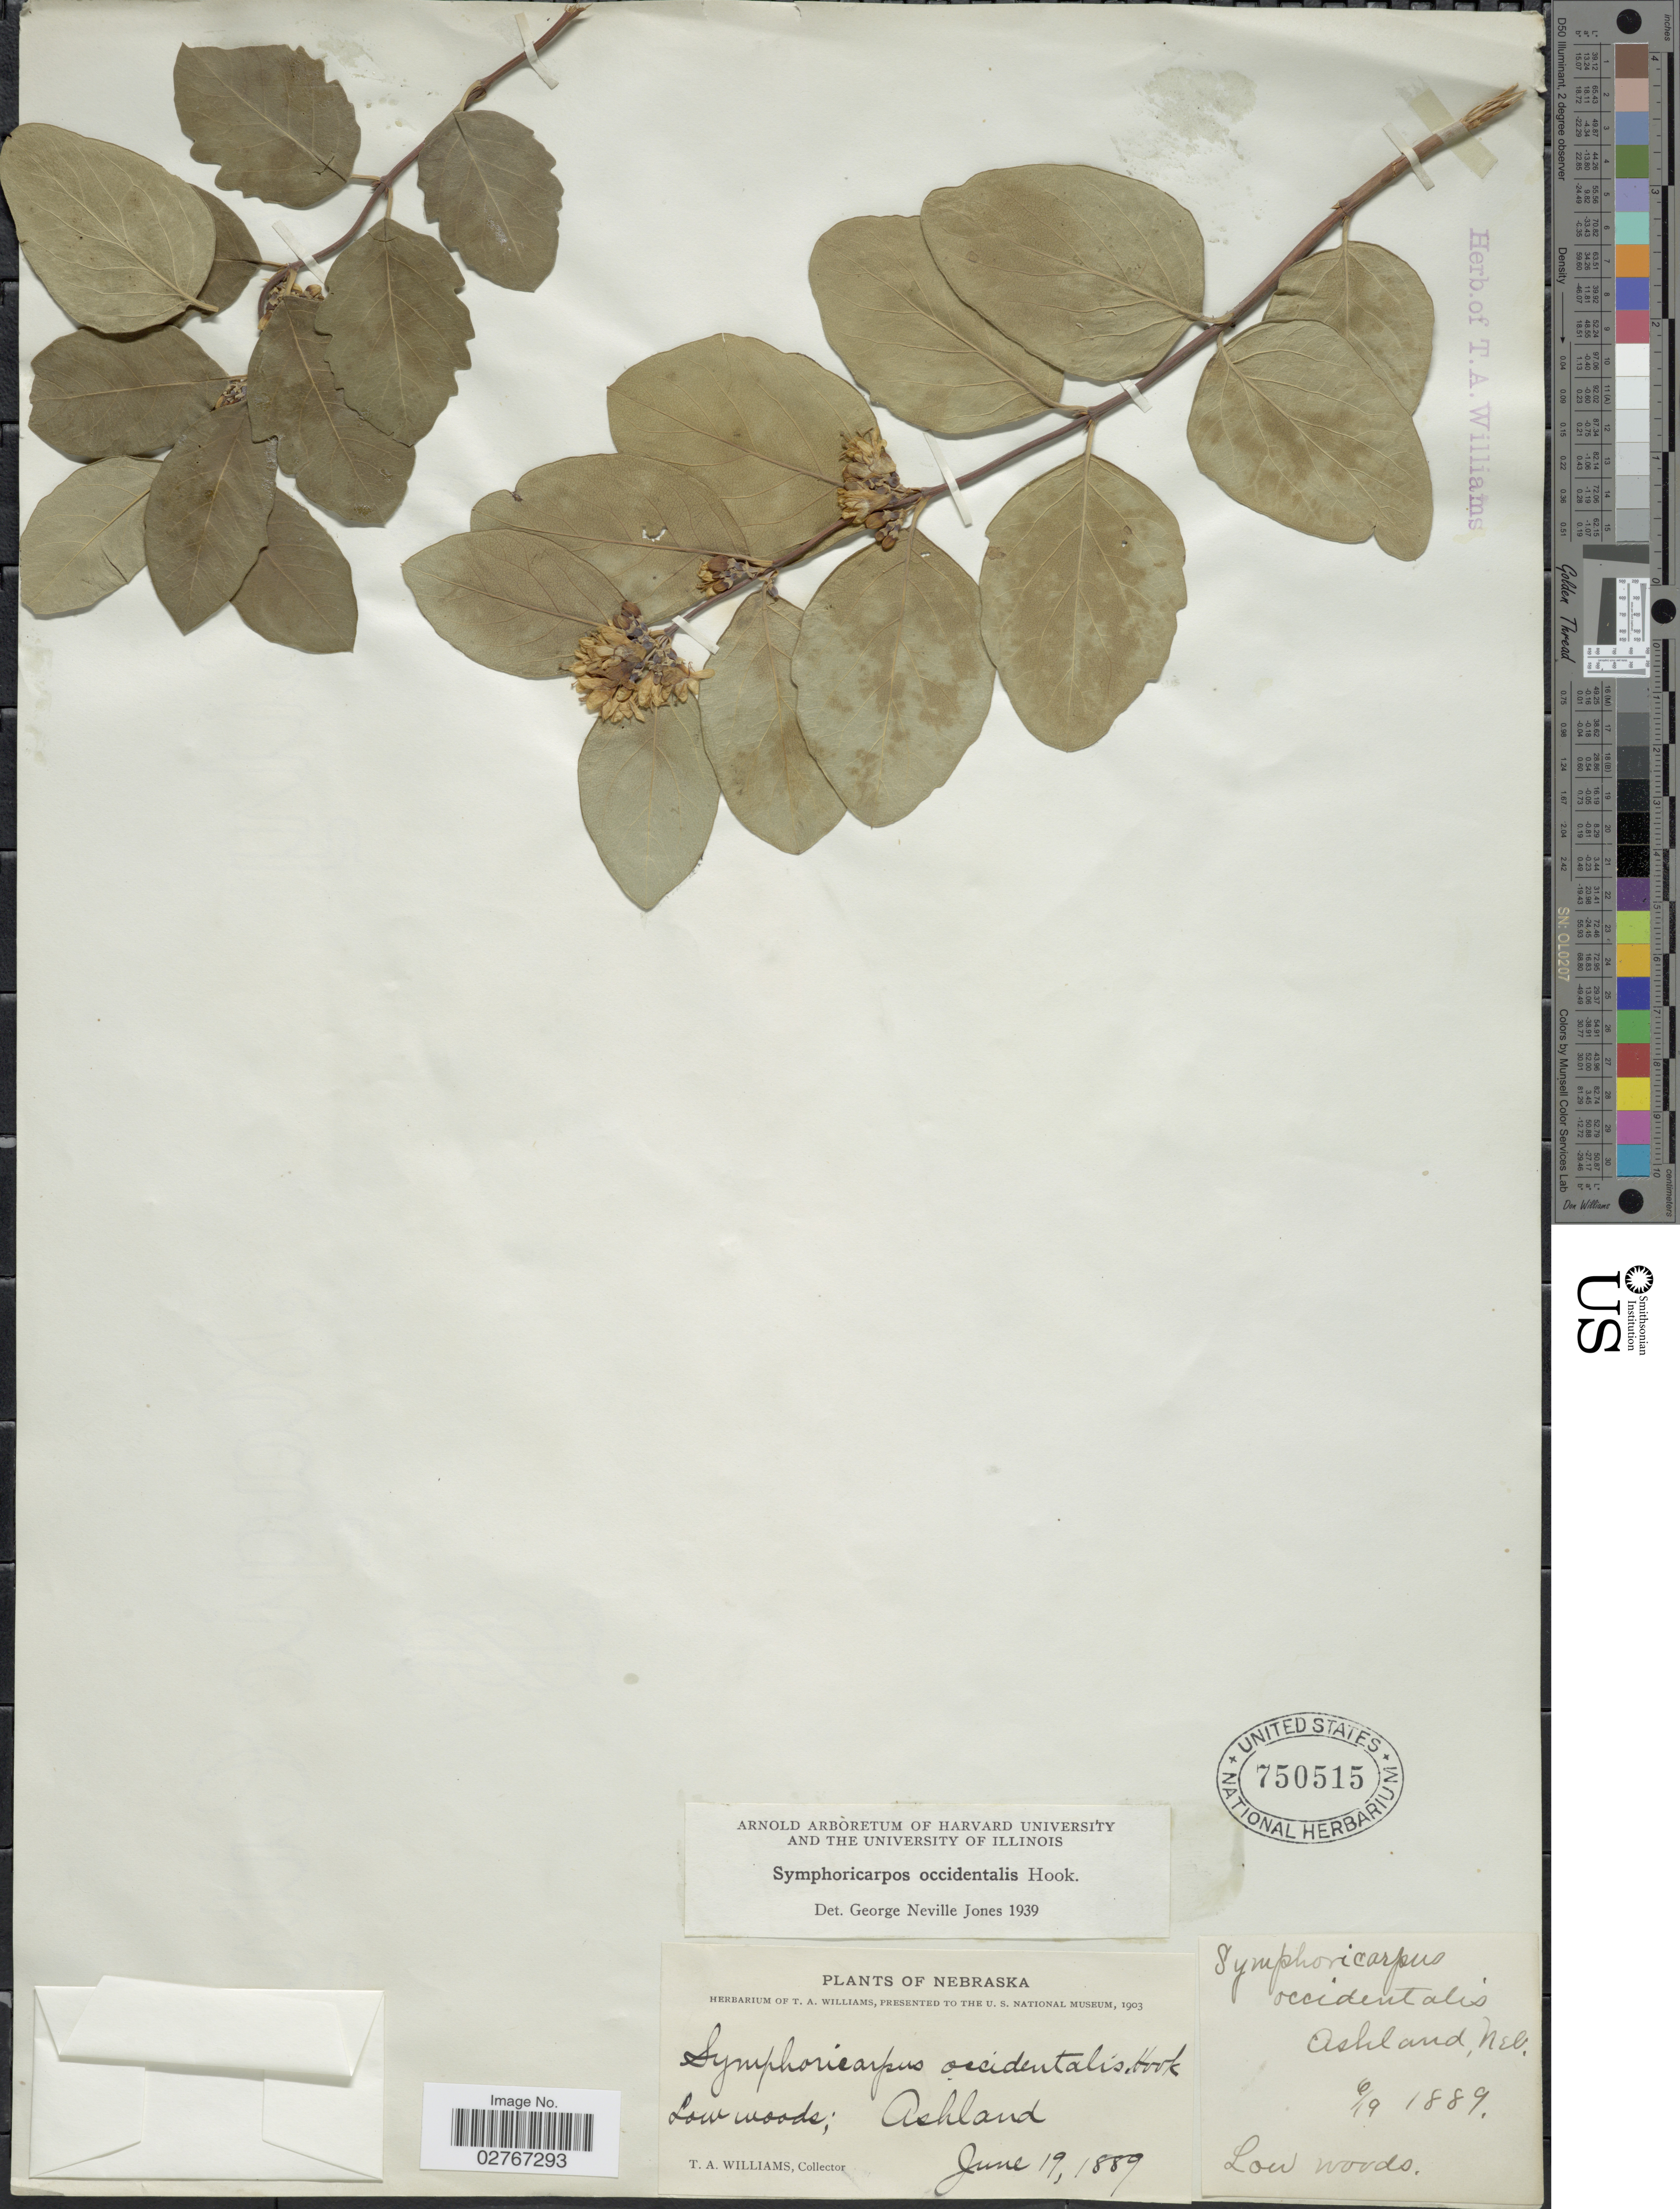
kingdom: Plantae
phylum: Tracheophyta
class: Magnoliopsida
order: Dipsacales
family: Caprifoliaceae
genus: Symphoricarpos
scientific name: Symphoricarpos occidentalis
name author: (R. Br.) Hook.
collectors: T. A. Williams (herbarium)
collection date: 1889-06-19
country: United States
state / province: Nebraska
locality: Ashland.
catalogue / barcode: US 750515